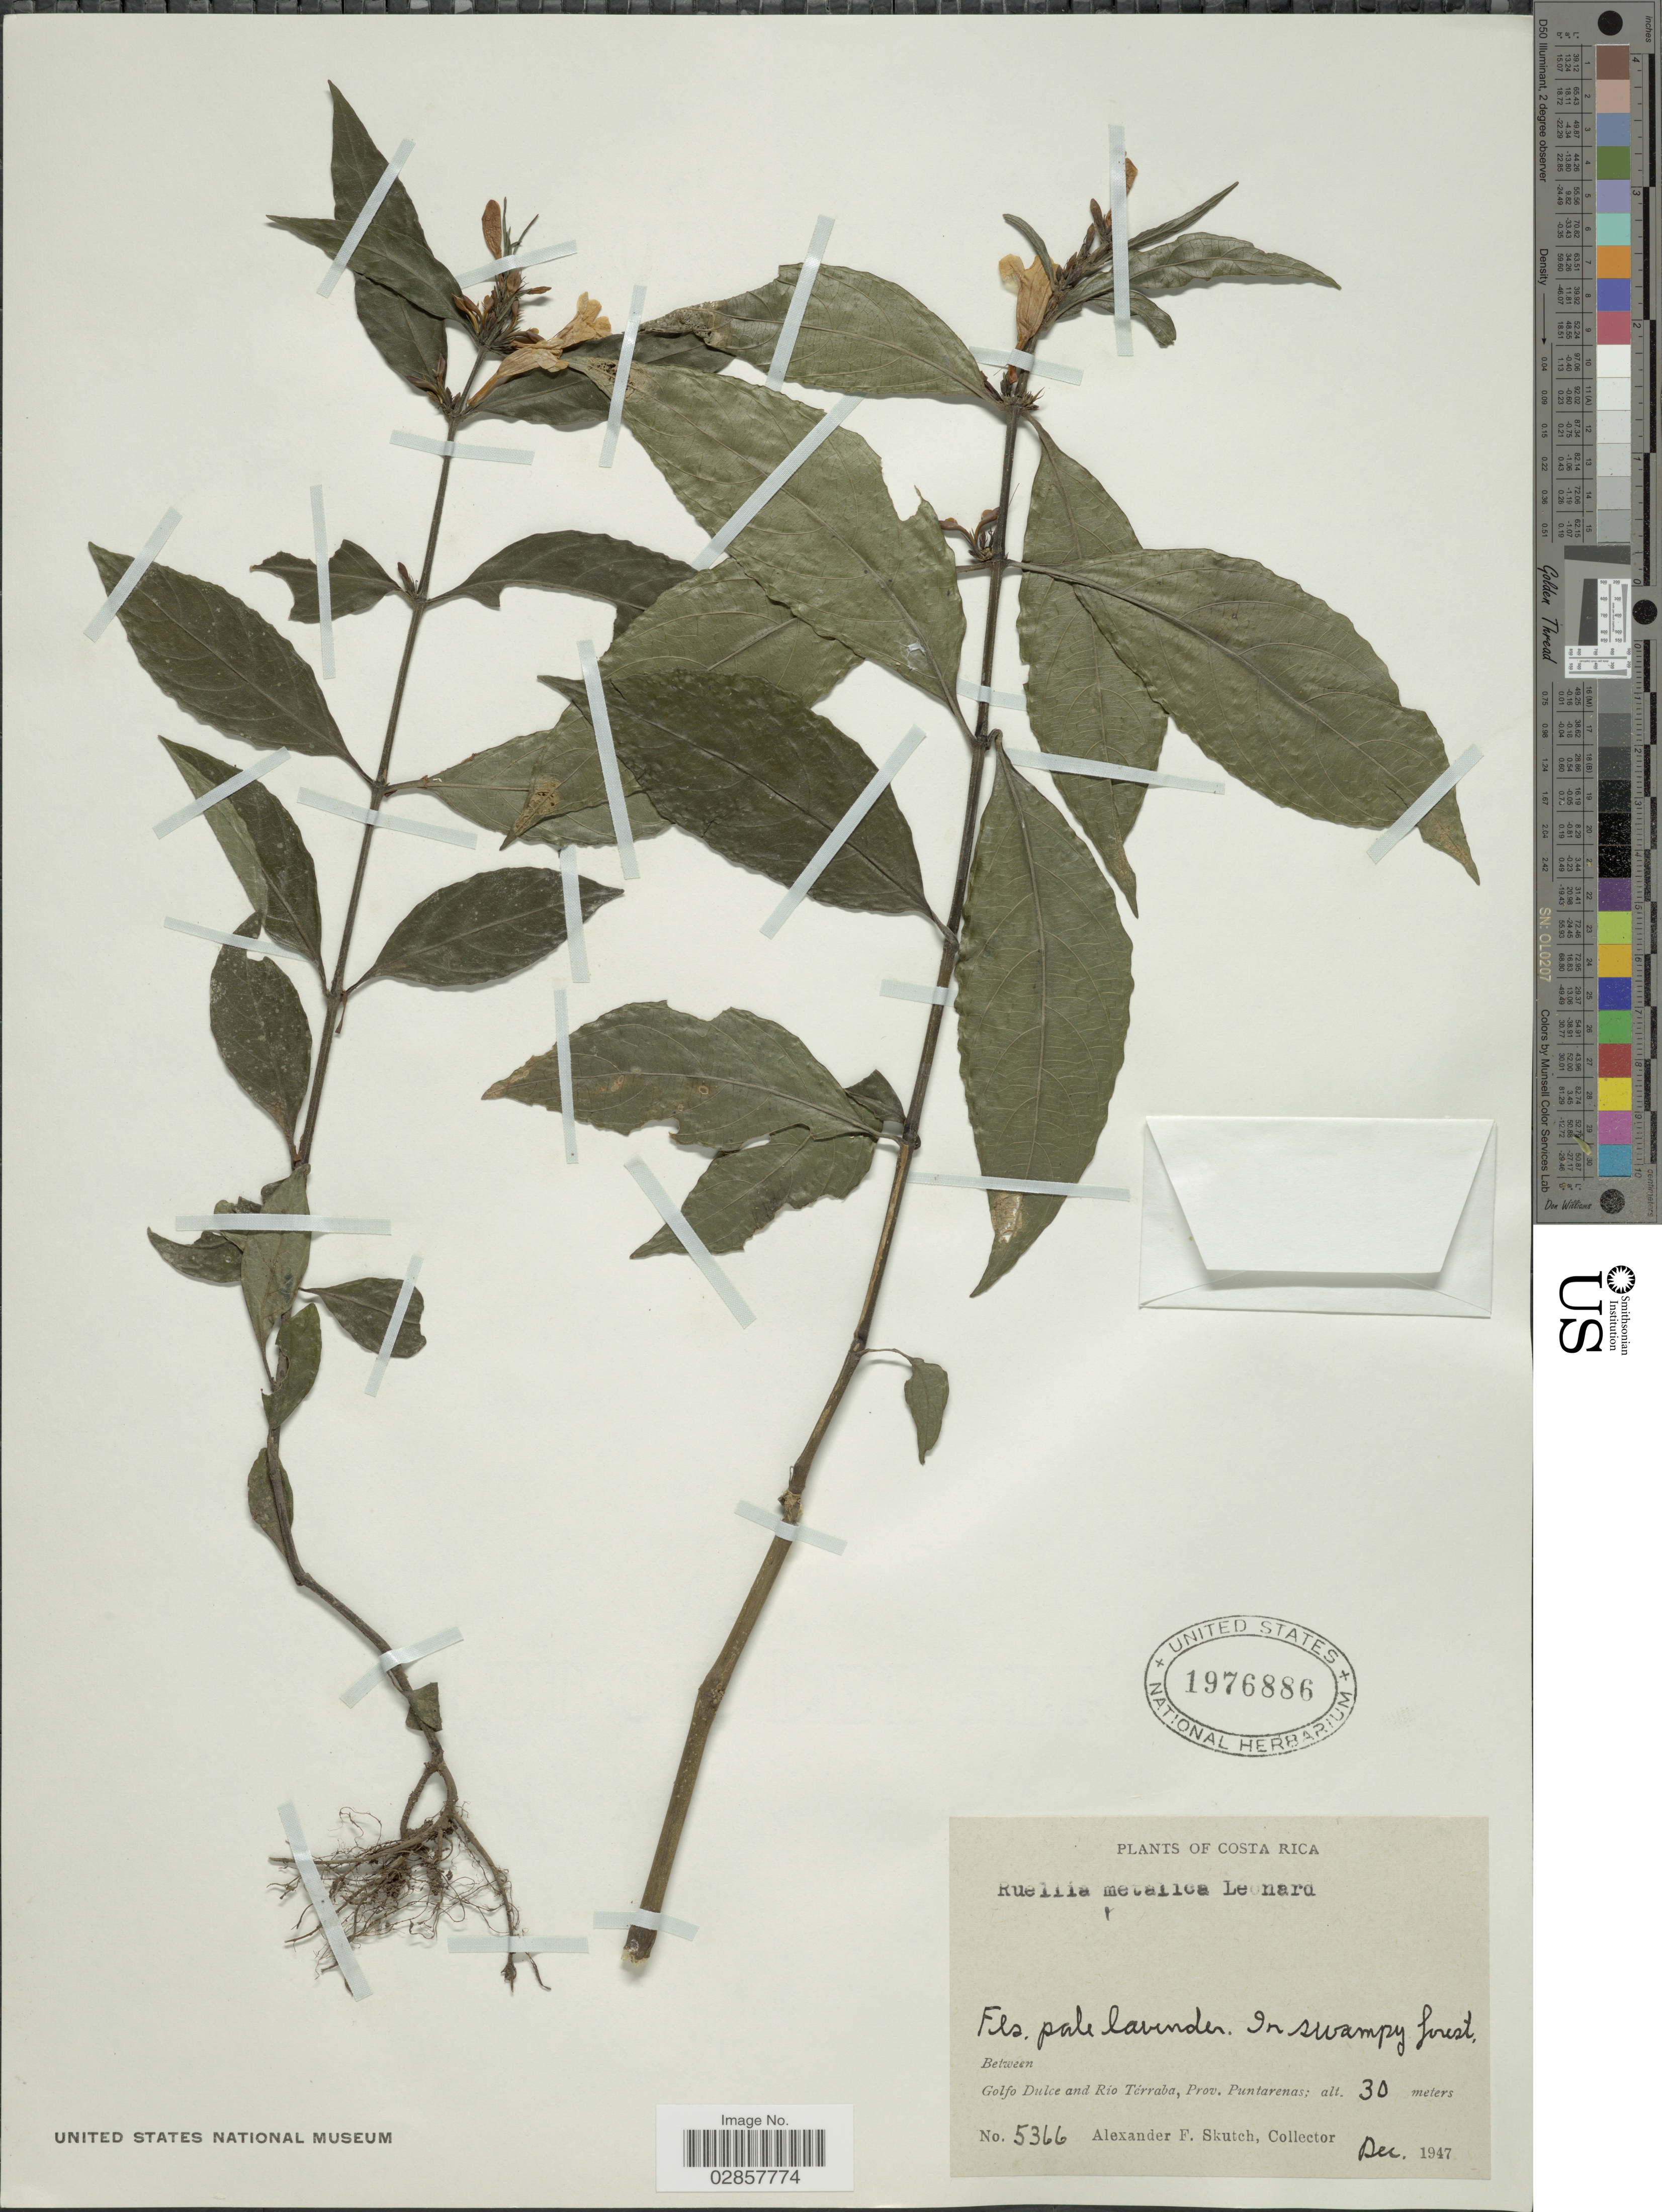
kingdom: Plantae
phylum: Tracheophyta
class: Magnoliopsida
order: Lamiales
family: Acanthaceae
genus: Ruellia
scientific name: Ruellia metallica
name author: Leonard in Standl.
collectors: A. F. Skutch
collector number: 5366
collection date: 1947-12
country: Costa Rica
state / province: Puntarenas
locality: Between Golfo Dulce and Río Térraba.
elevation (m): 30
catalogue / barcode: US 1976886